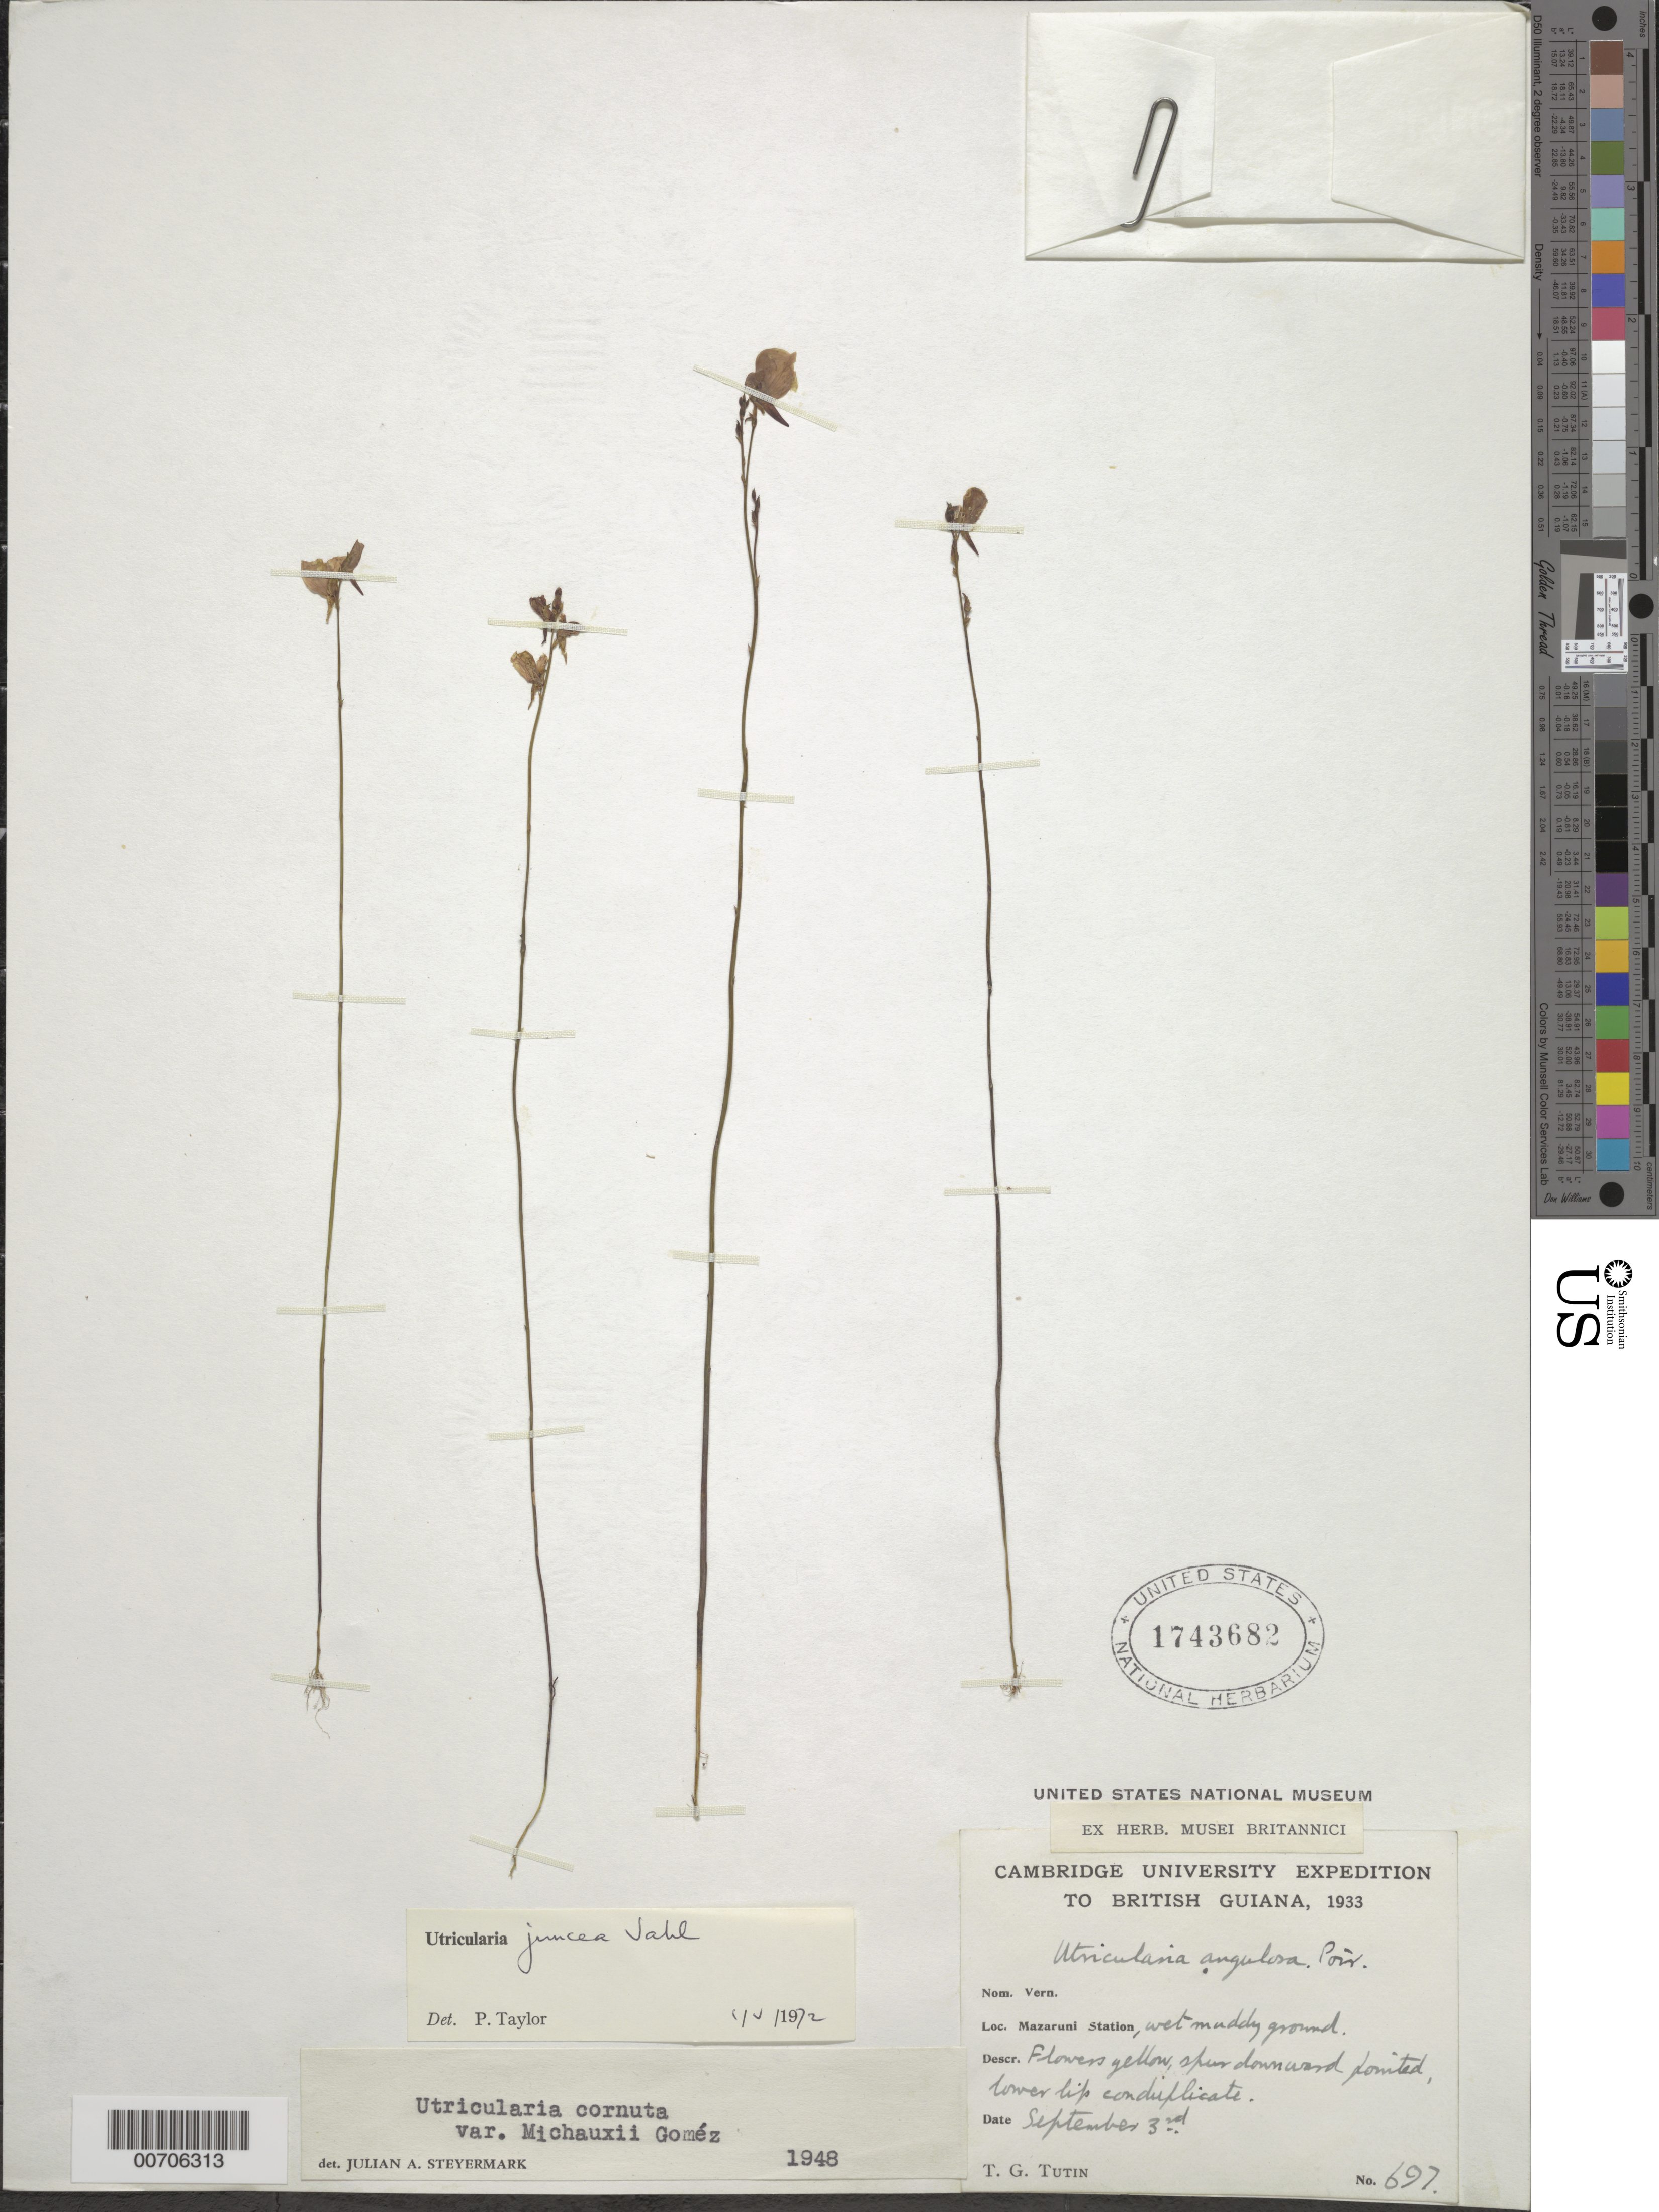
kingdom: Plantae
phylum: Tracheophyta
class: Magnoliopsida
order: Lamiales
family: Lentibulariaceae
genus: Utricularia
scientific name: Utricularia juncea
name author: Vahl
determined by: Taylor, P.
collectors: T. G. Tutin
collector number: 697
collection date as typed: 3-Sep-33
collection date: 1933-09-03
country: Guyana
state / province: Cuyuni-Mazaruni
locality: Mazaruni Station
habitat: Wet muddy ground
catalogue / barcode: US 1743682